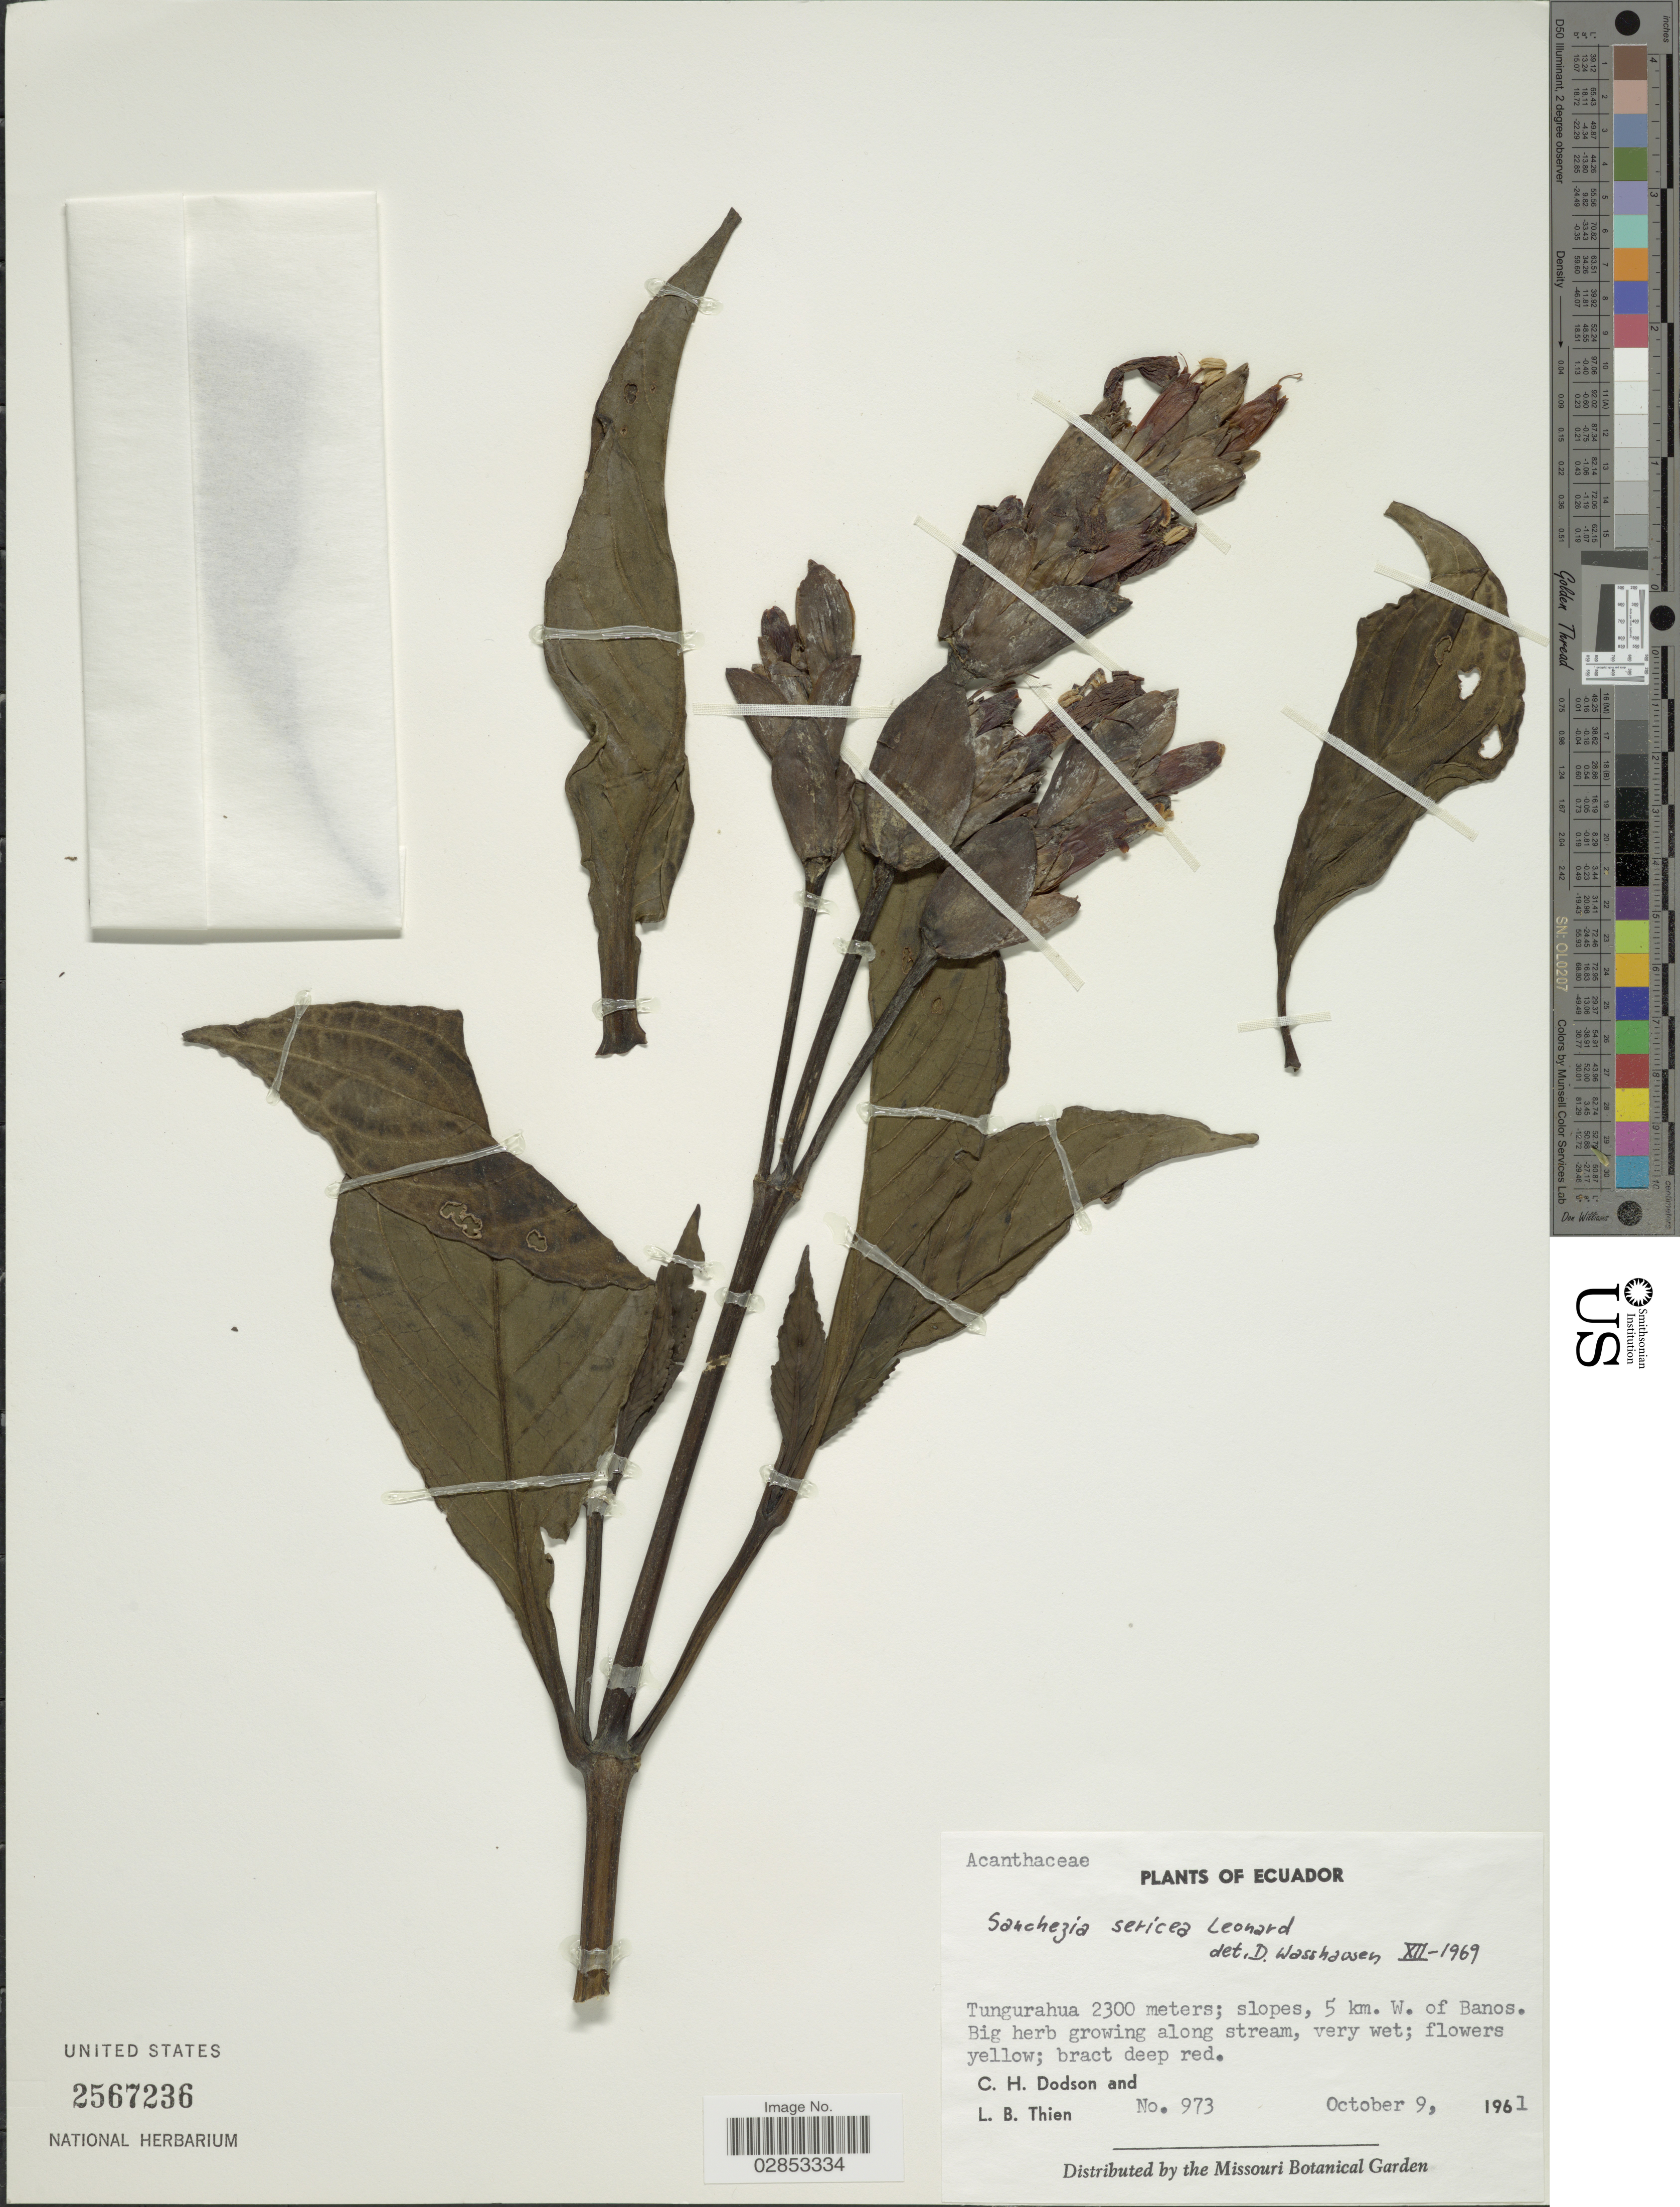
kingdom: Plantae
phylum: Tracheophyta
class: Magnoliopsida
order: Lamiales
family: Acanthaceae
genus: Sanchezia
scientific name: Sanchezia oblonga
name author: Ruiz & Pav.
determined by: Azevedo, Igor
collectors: C. H. Dodson & L. Thien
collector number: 973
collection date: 1961-10-09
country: Ecuador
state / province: Tungurahua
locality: Slopes, 5 km. W. of Banos.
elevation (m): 2300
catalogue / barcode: US 2567236